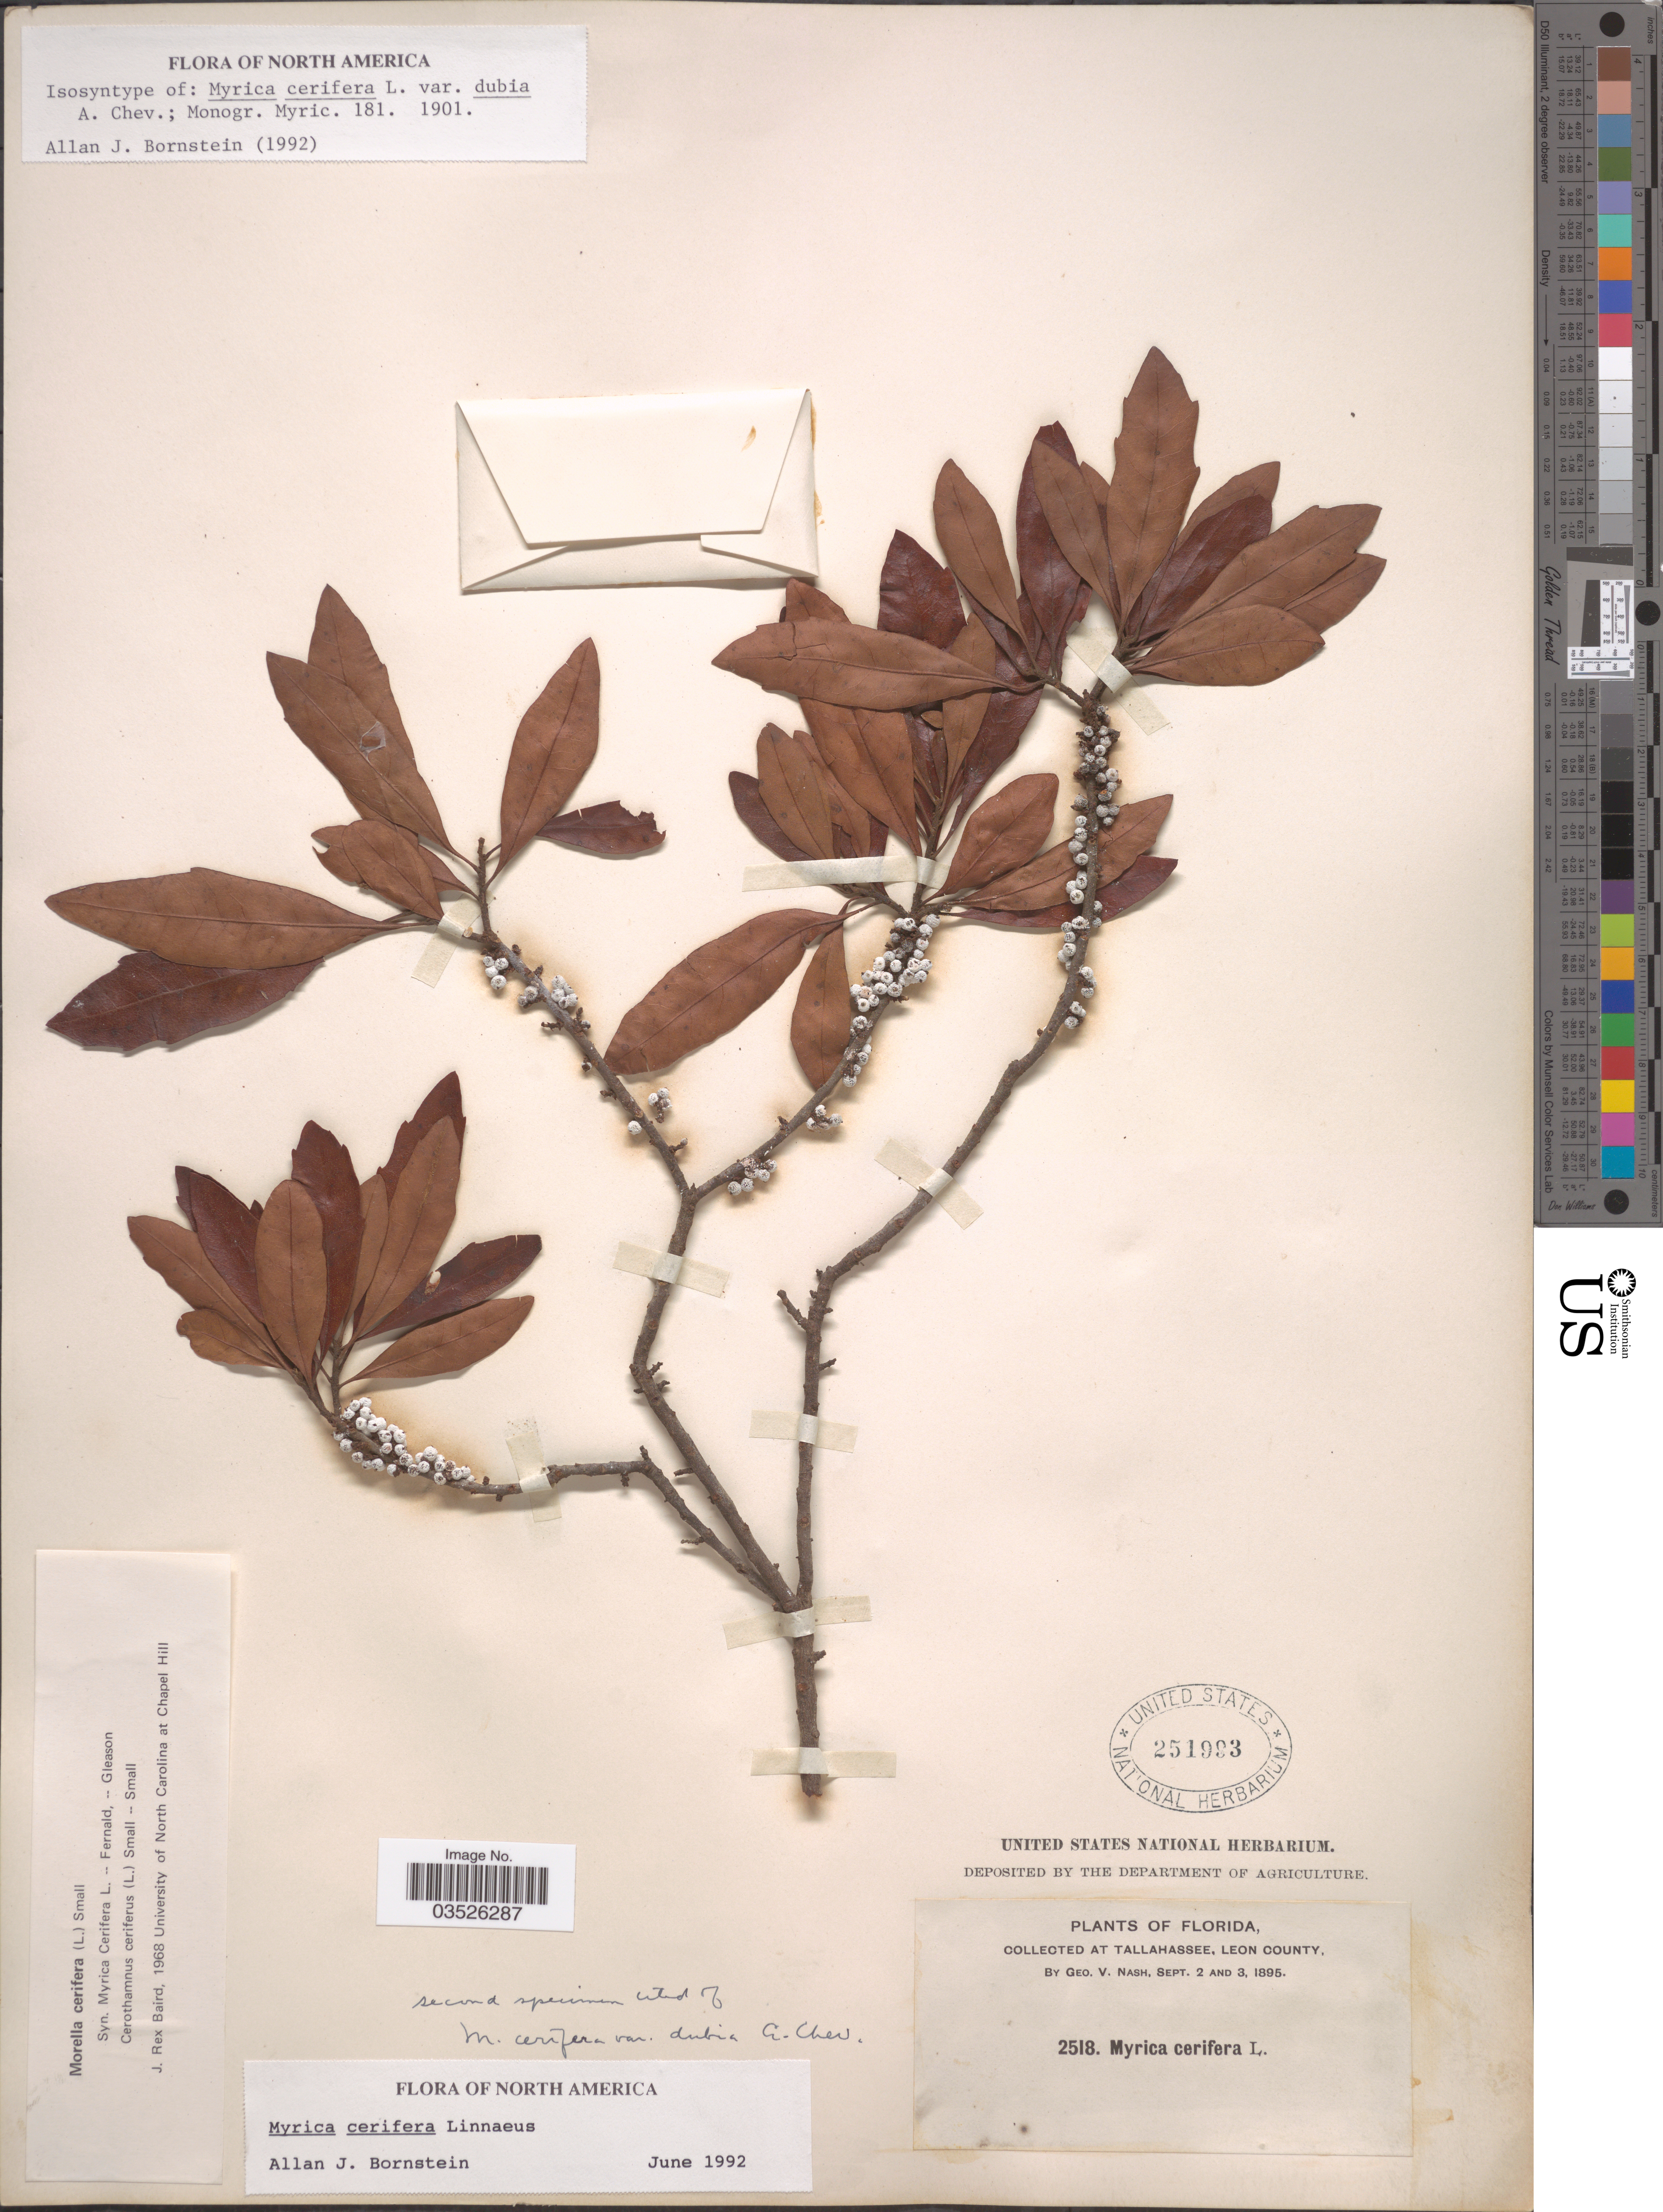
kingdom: Plantae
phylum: Tracheophyta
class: Magnoliopsida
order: Fagales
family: Myricaceae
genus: Morella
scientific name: Morella cerifera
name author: (L.) Small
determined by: Baird, James Rex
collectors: G. V. Nash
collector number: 2518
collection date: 1895-09-02/1895-09-03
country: United States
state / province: Florida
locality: At Tallahassee, Leon County.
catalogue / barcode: US 251993